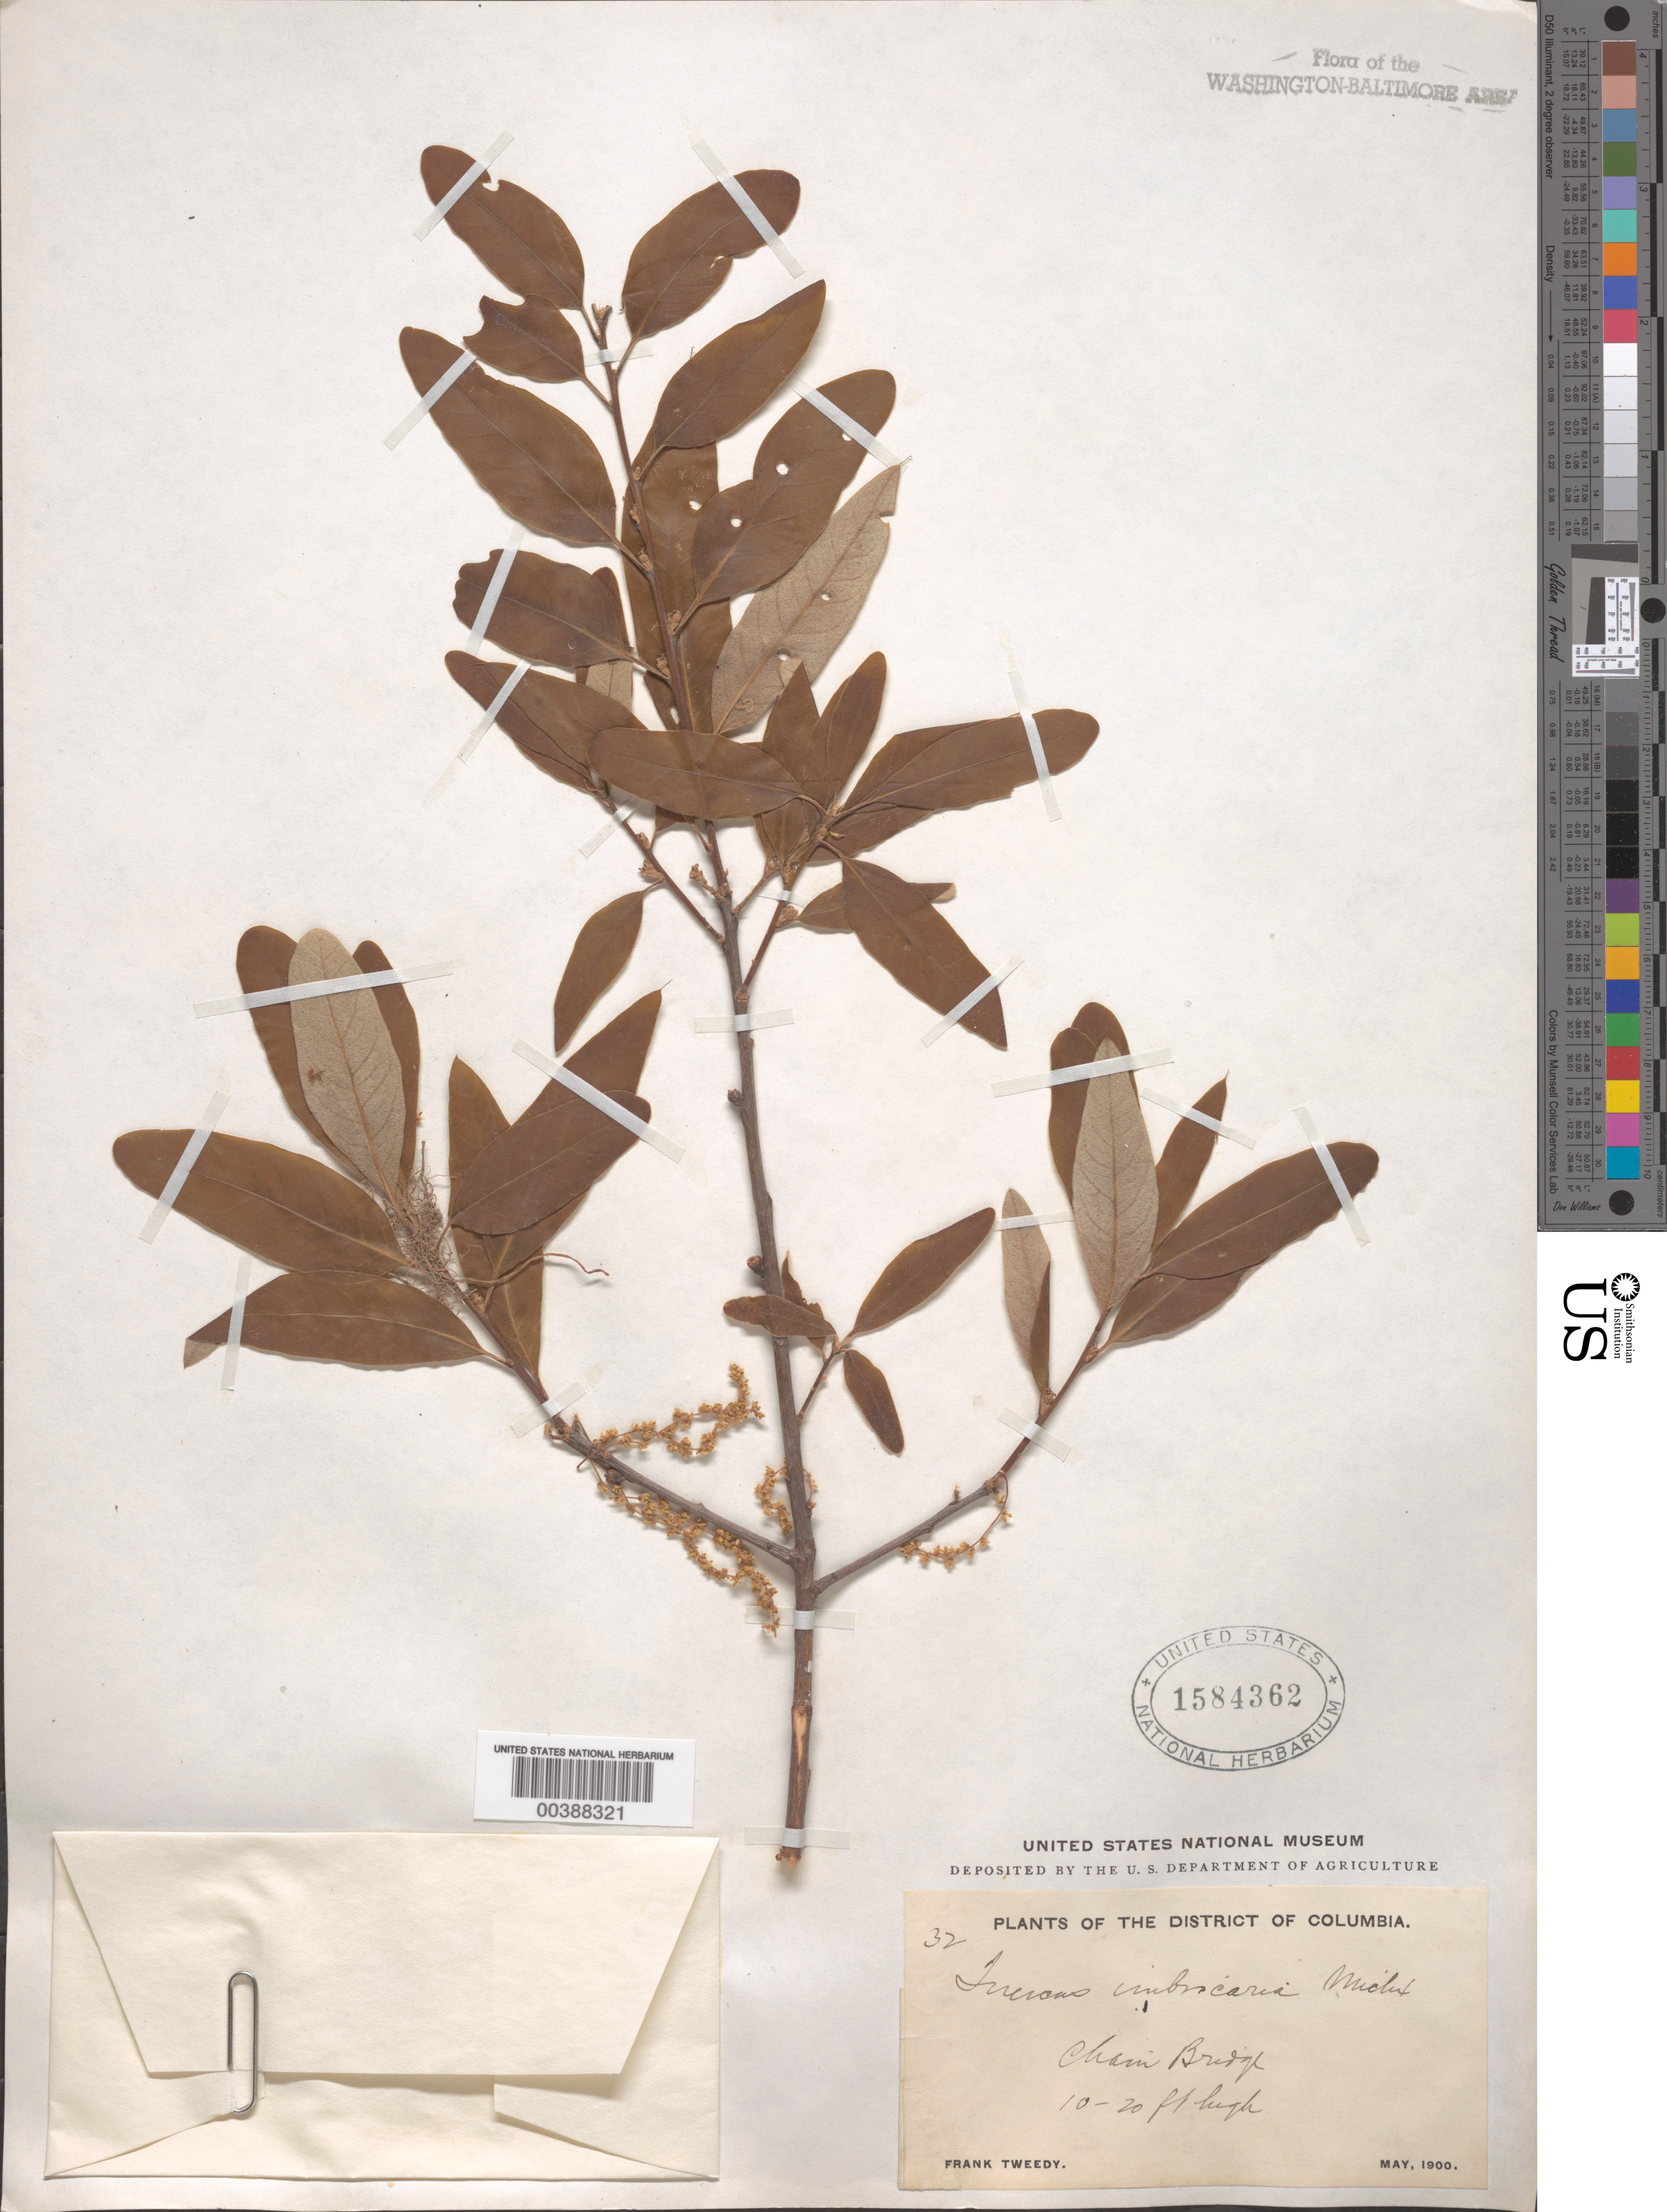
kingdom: Plantae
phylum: Tracheophyta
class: Magnoliopsida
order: Fagales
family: Fagaceae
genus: Quercus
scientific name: Quercus imbricaria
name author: Michx.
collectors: F. Tweedy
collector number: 32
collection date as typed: May 1900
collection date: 1900-05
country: United States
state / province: District of Columbia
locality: Chain Bridge C. and O. Canal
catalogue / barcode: US 1584362